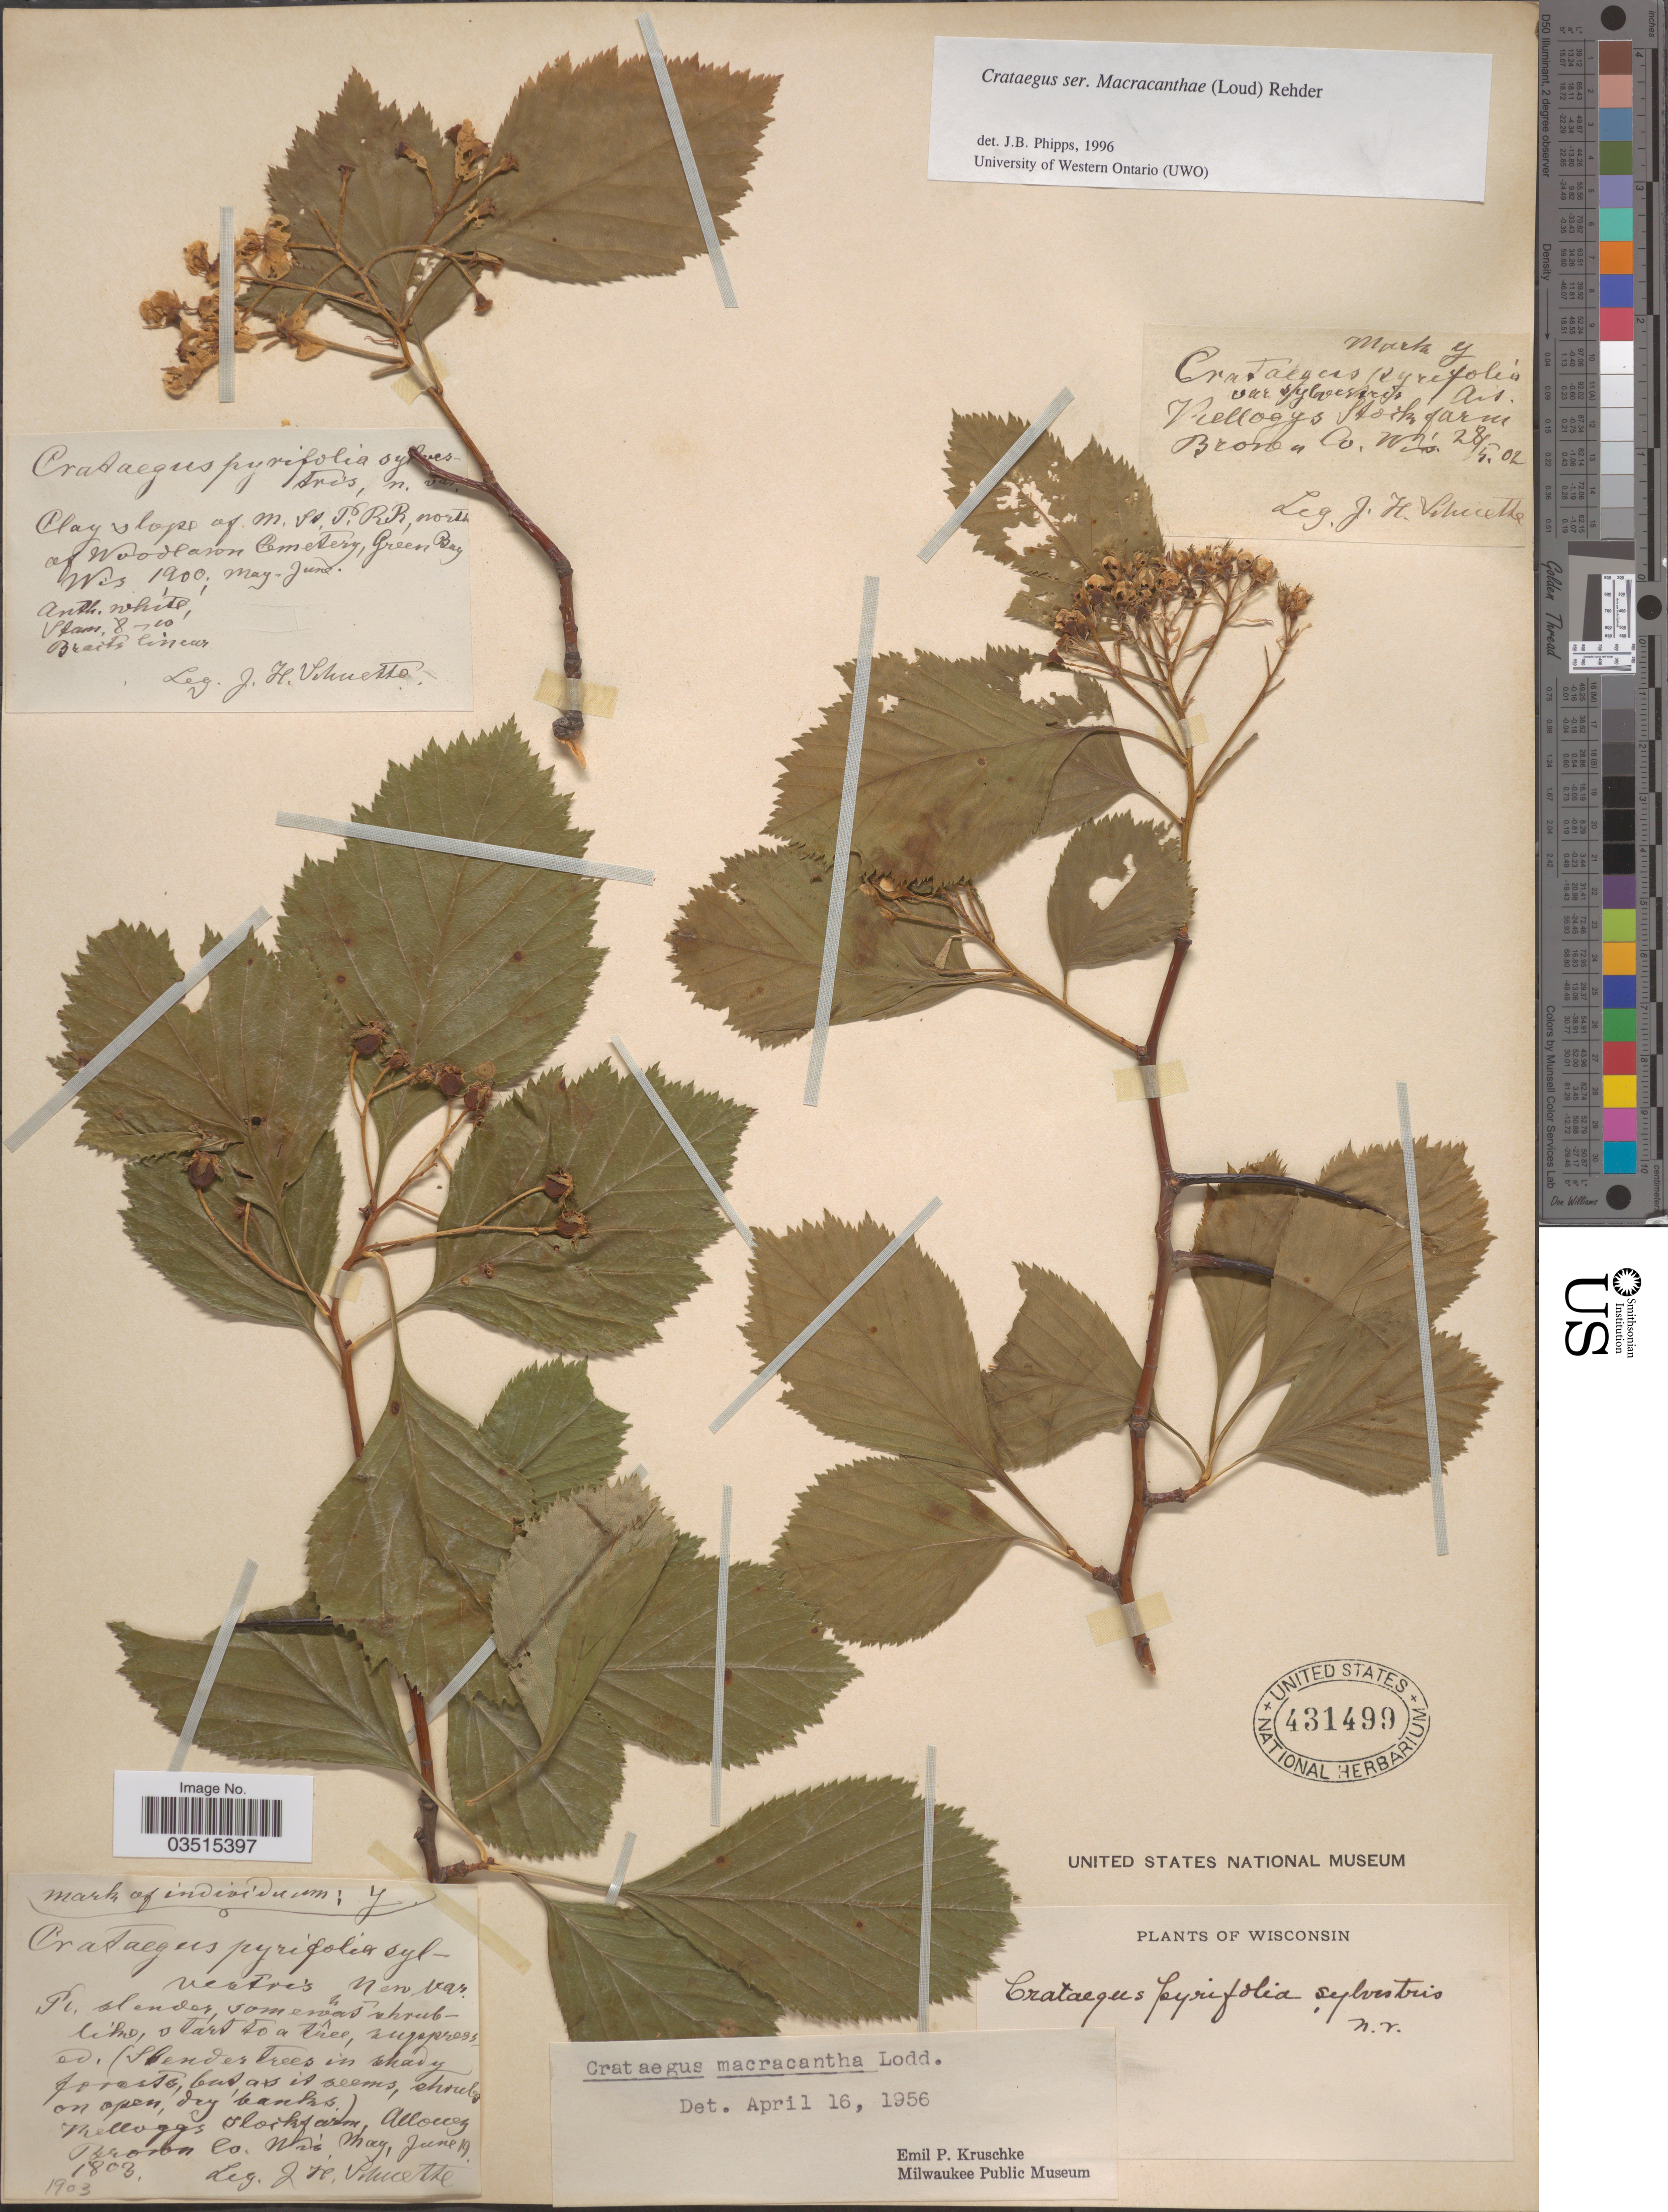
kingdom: Plantae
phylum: Tracheophyta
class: Magnoliopsida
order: Rosales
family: Rosaceae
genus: Crataegus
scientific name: Crataegus macracantha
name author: (Lindl.) Lodd. ex Loudon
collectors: J. H. Schuette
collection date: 1803-05-28/1803-06-19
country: United States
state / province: Wisconsin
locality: Vielloggs Stork farm along Brown Co.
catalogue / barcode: US 431499